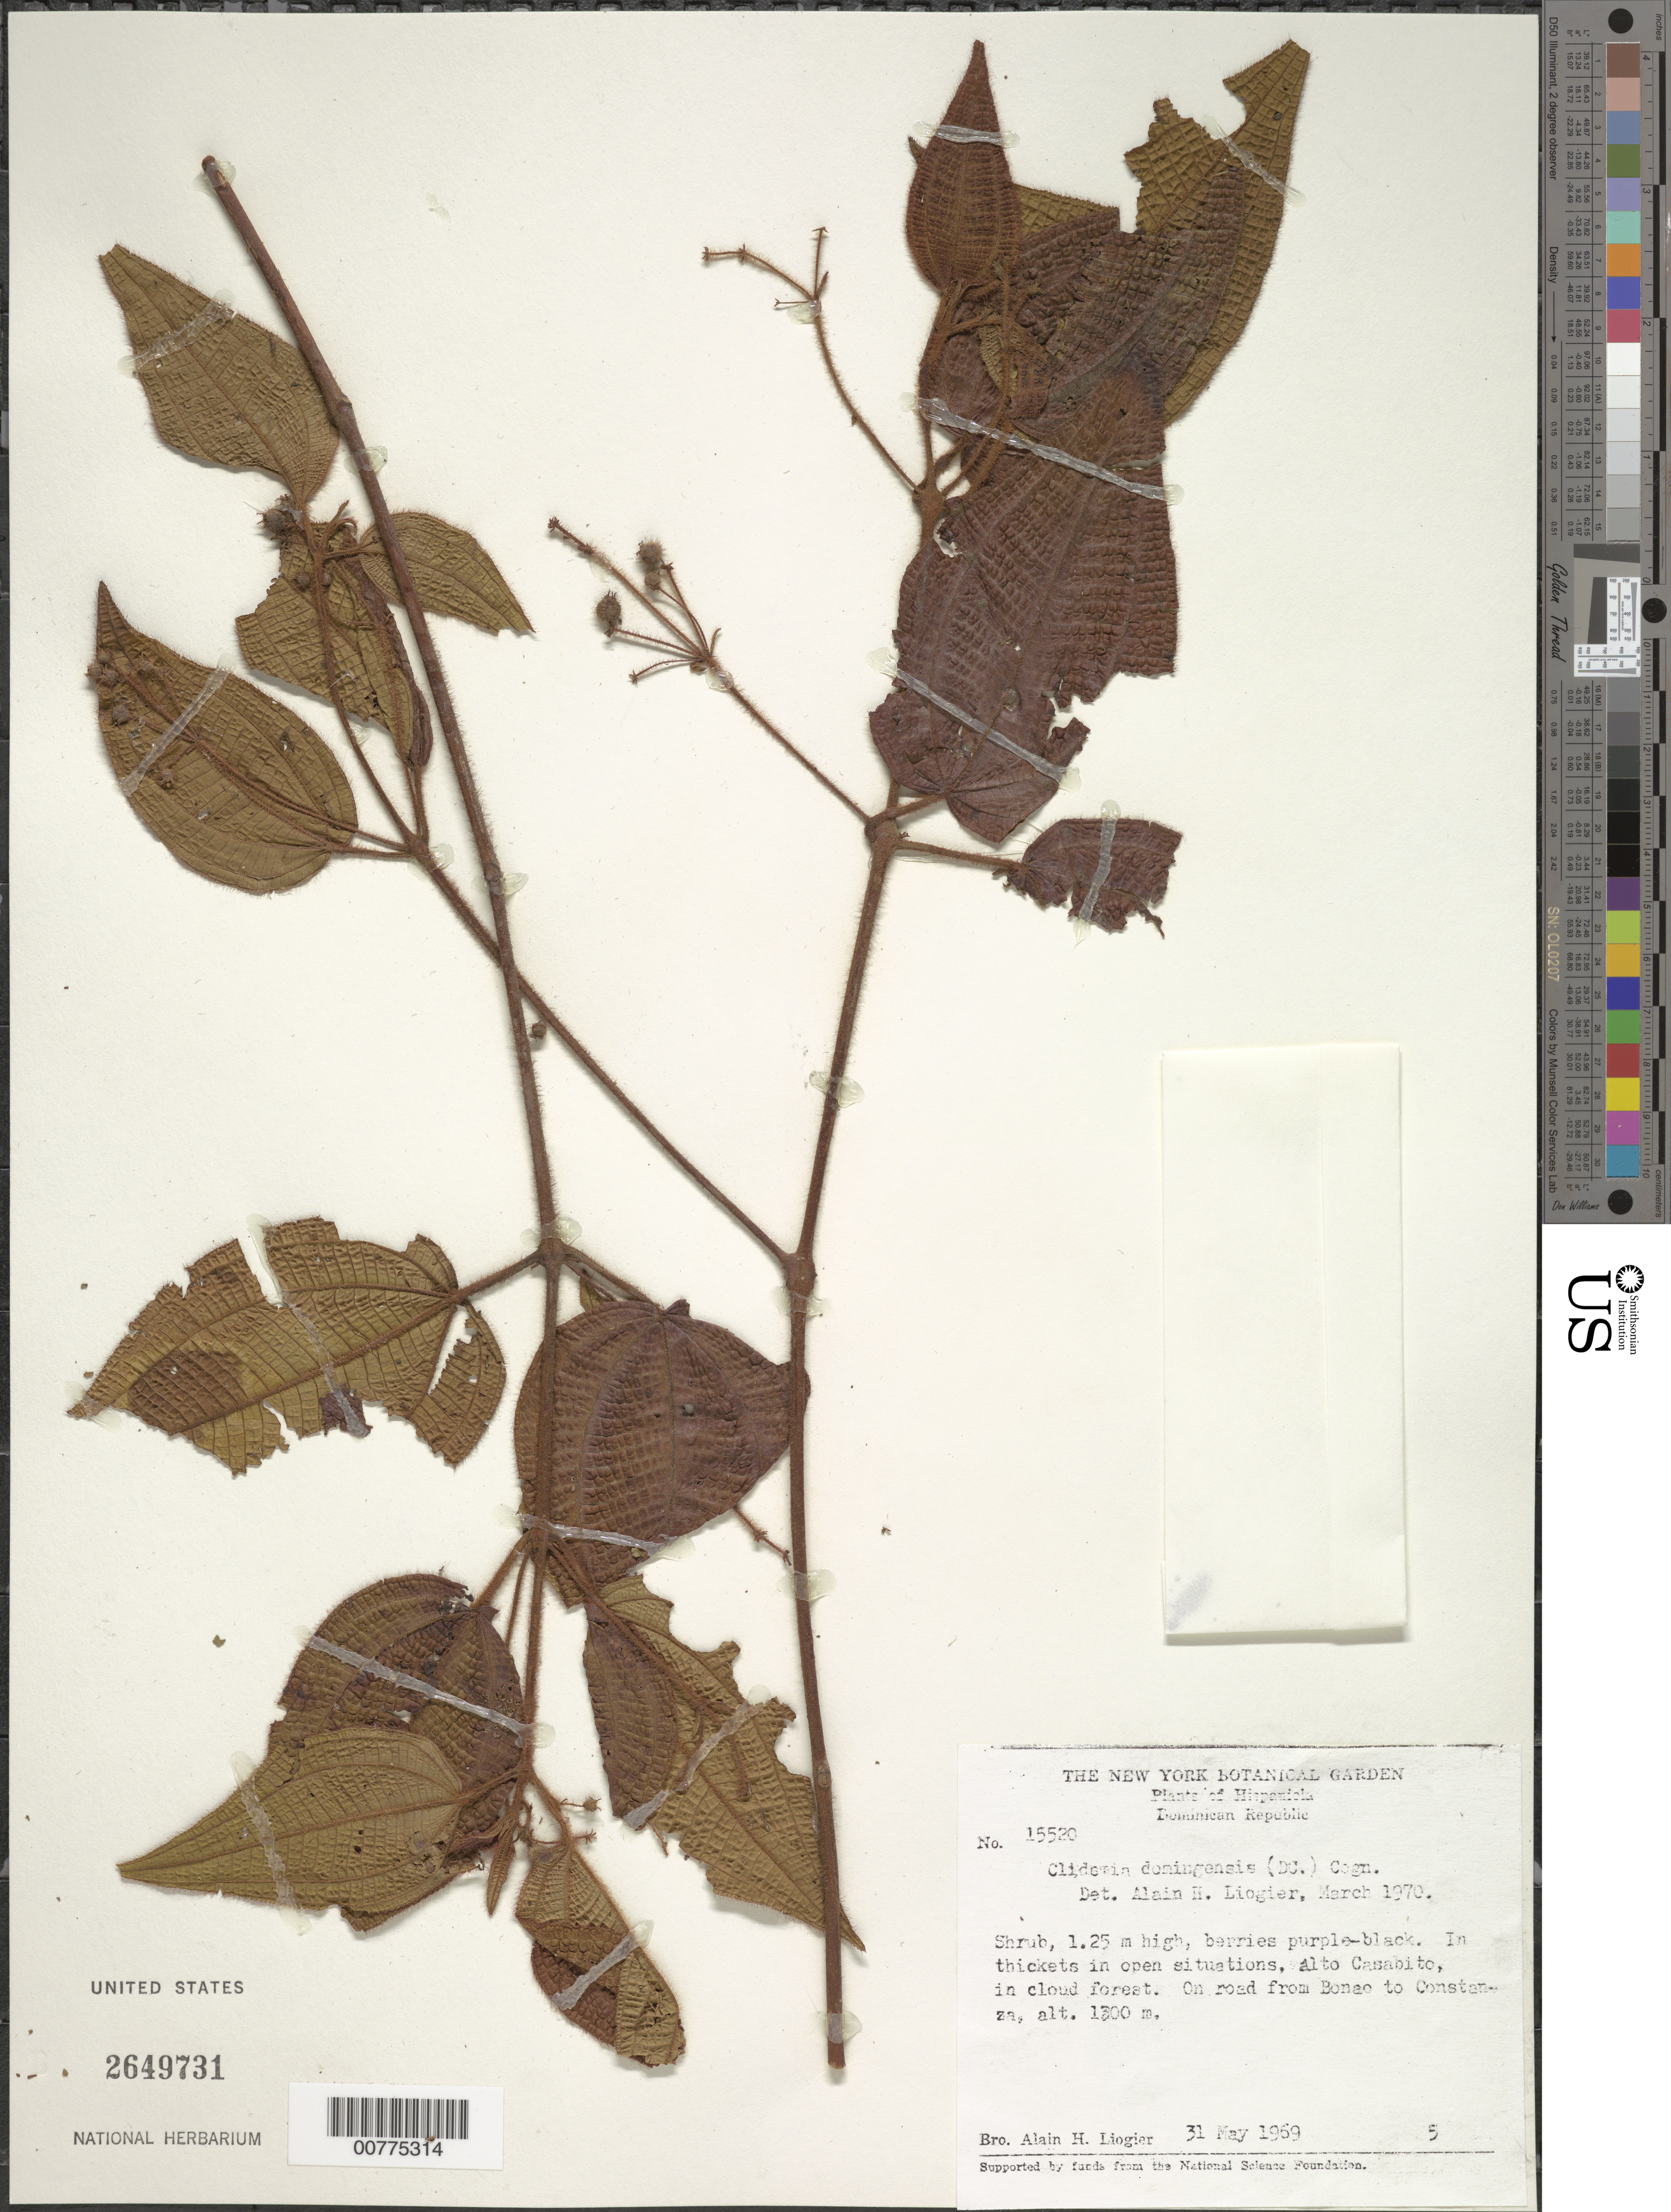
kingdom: Plantae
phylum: Tracheophyta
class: Magnoliopsida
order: Myrtales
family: Melastomataceae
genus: Clidemia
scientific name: Clidemia domingensis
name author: (DC.) Cogn.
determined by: Liogier, Alain H.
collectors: A. H. Liogier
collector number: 15520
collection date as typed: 31 May 1969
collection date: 1969-05-31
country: Dominican Republic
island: Hispaniola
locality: On road from Bonao to Constanza, Alto Casabito.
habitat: In cloud forest, in thickets in open situations.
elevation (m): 1300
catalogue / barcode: US 2649731